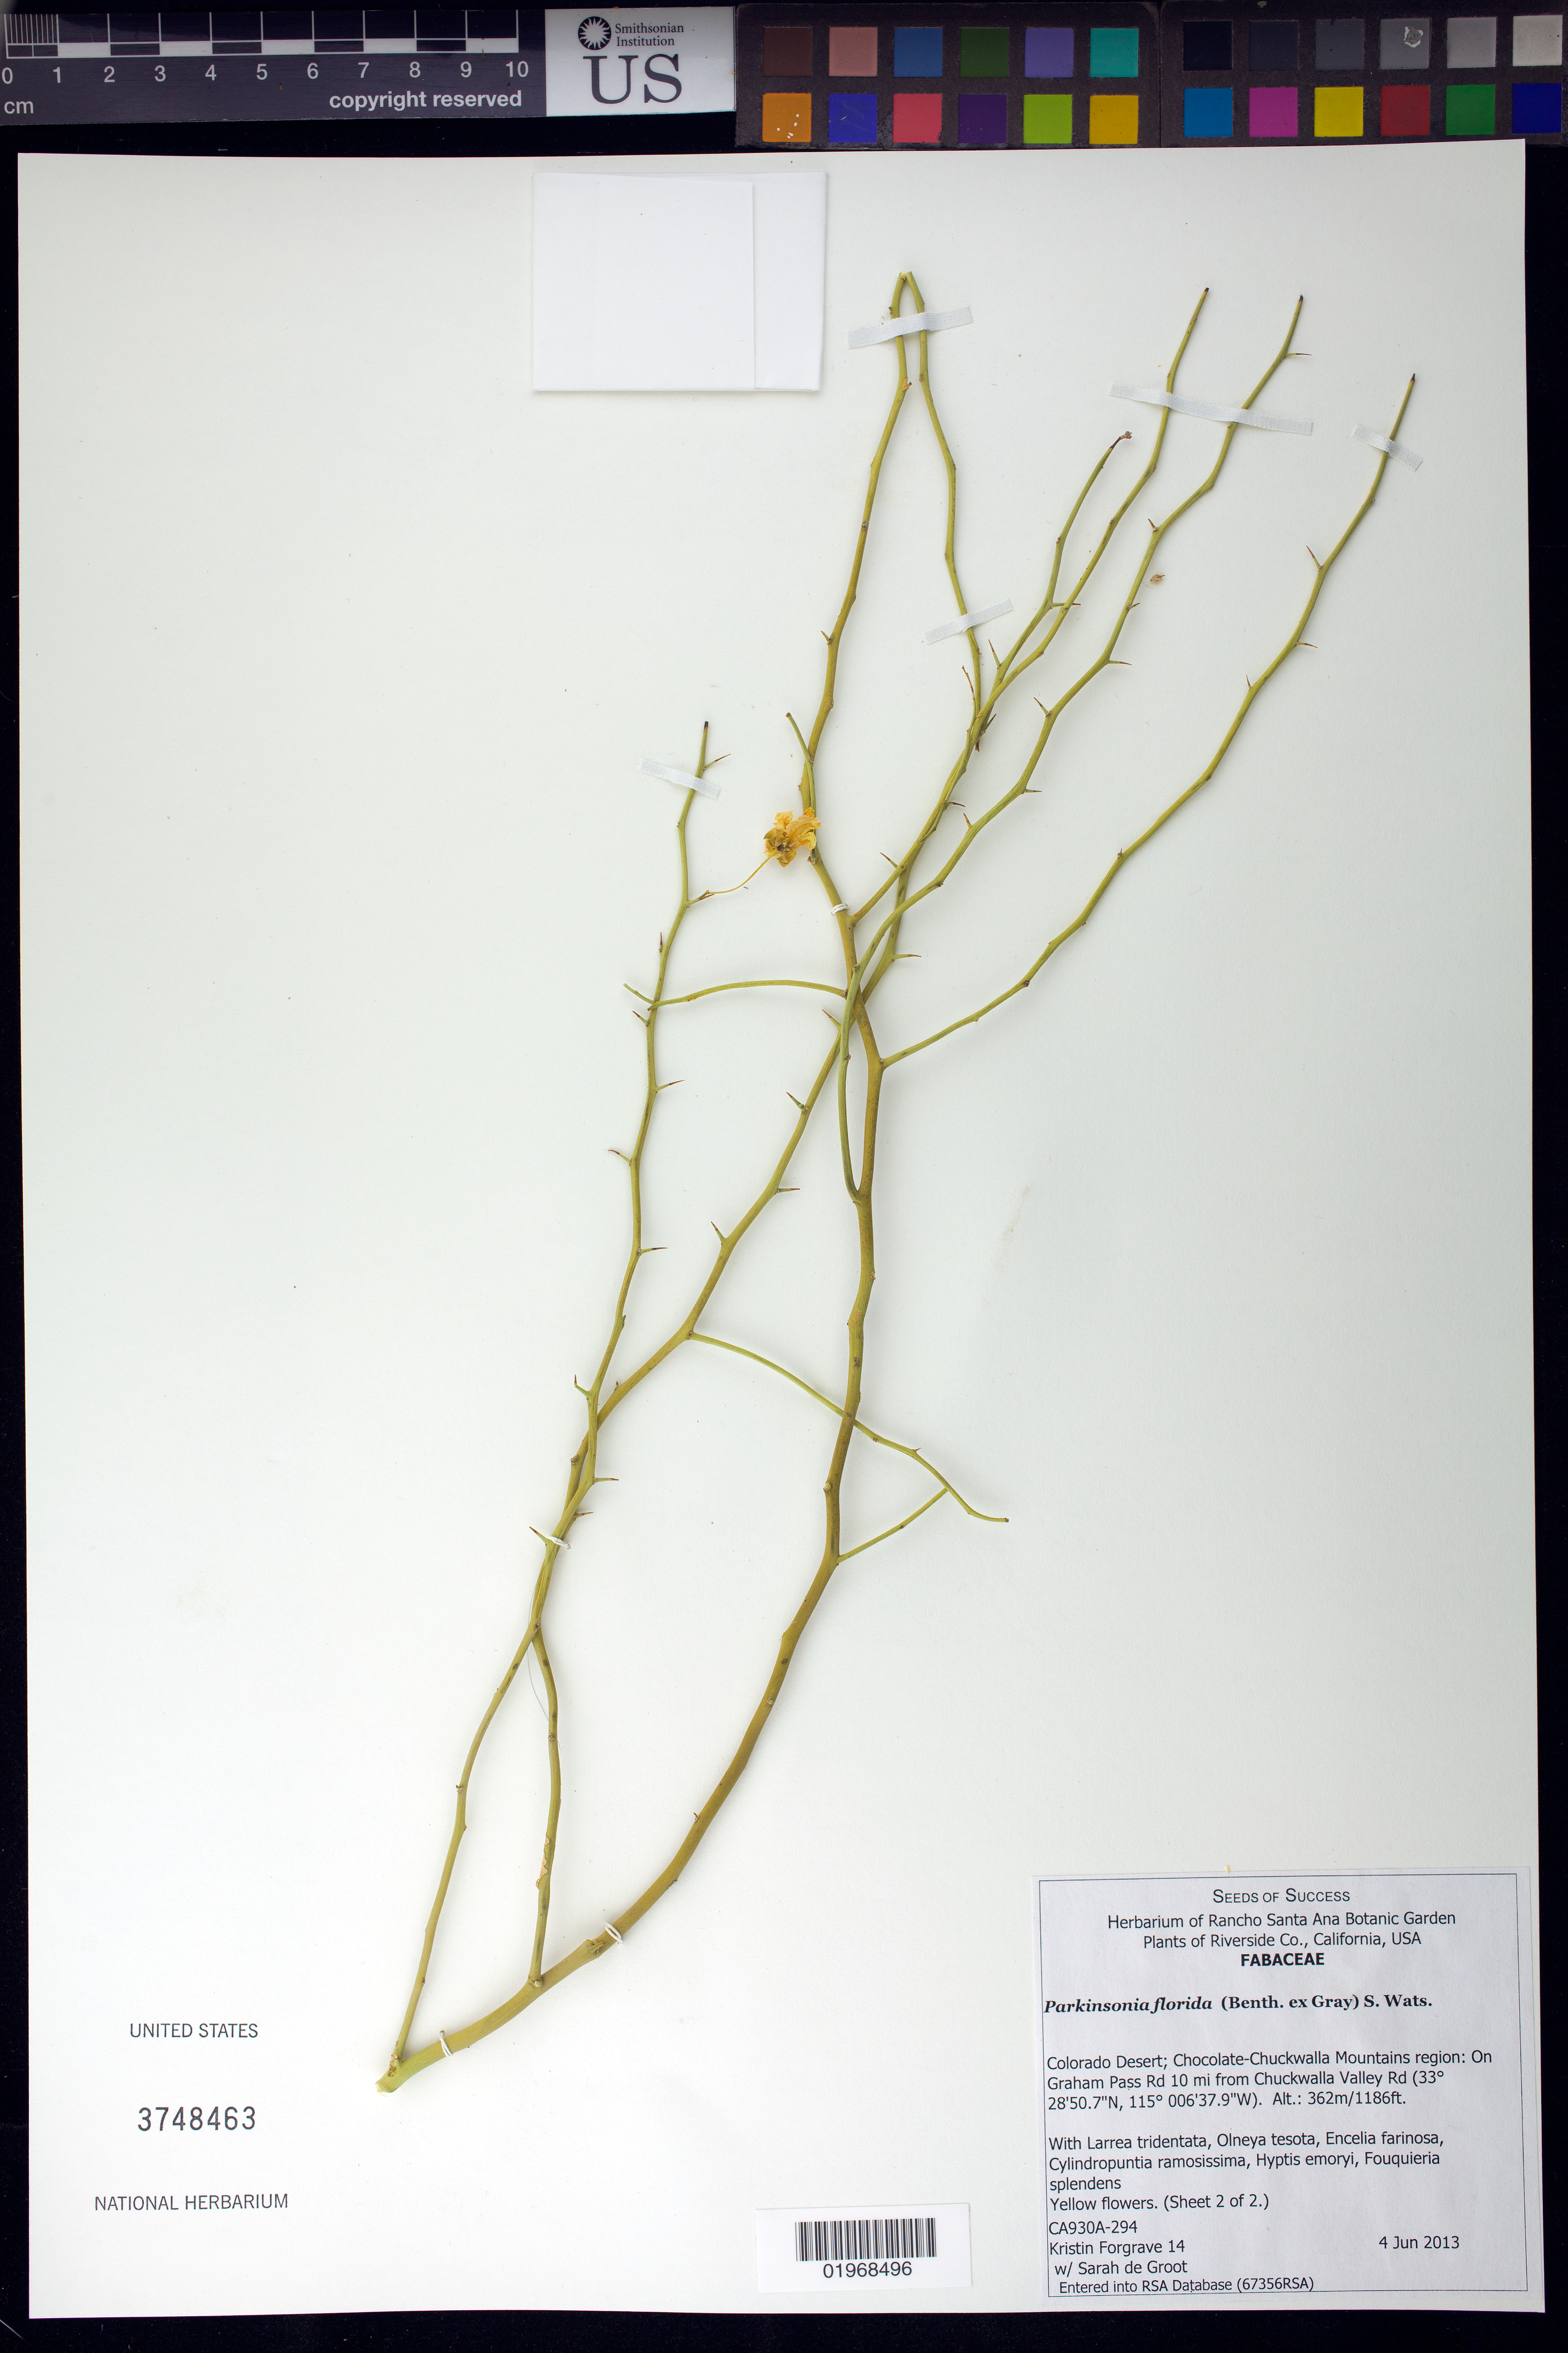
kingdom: Plantae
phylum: Tracheophyta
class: Magnoliopsida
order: Fabales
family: Fabaceae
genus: Parkinsonia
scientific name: Parkinsonia florida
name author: (Benth. ex A. Gray) S. Watson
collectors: K. Forgrave & S. De Groot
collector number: CA930A-294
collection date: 2013-06-04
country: United States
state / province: California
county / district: Riverside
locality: Chocolate-Chuckwalla Mountains region: On Graham Pass Rd 10 mi. from Chuckwalla Valley Rd.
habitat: With Larrea tridentata, Olneya tesota, Hyptis emoryi, ect.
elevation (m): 362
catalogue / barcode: US 3748463